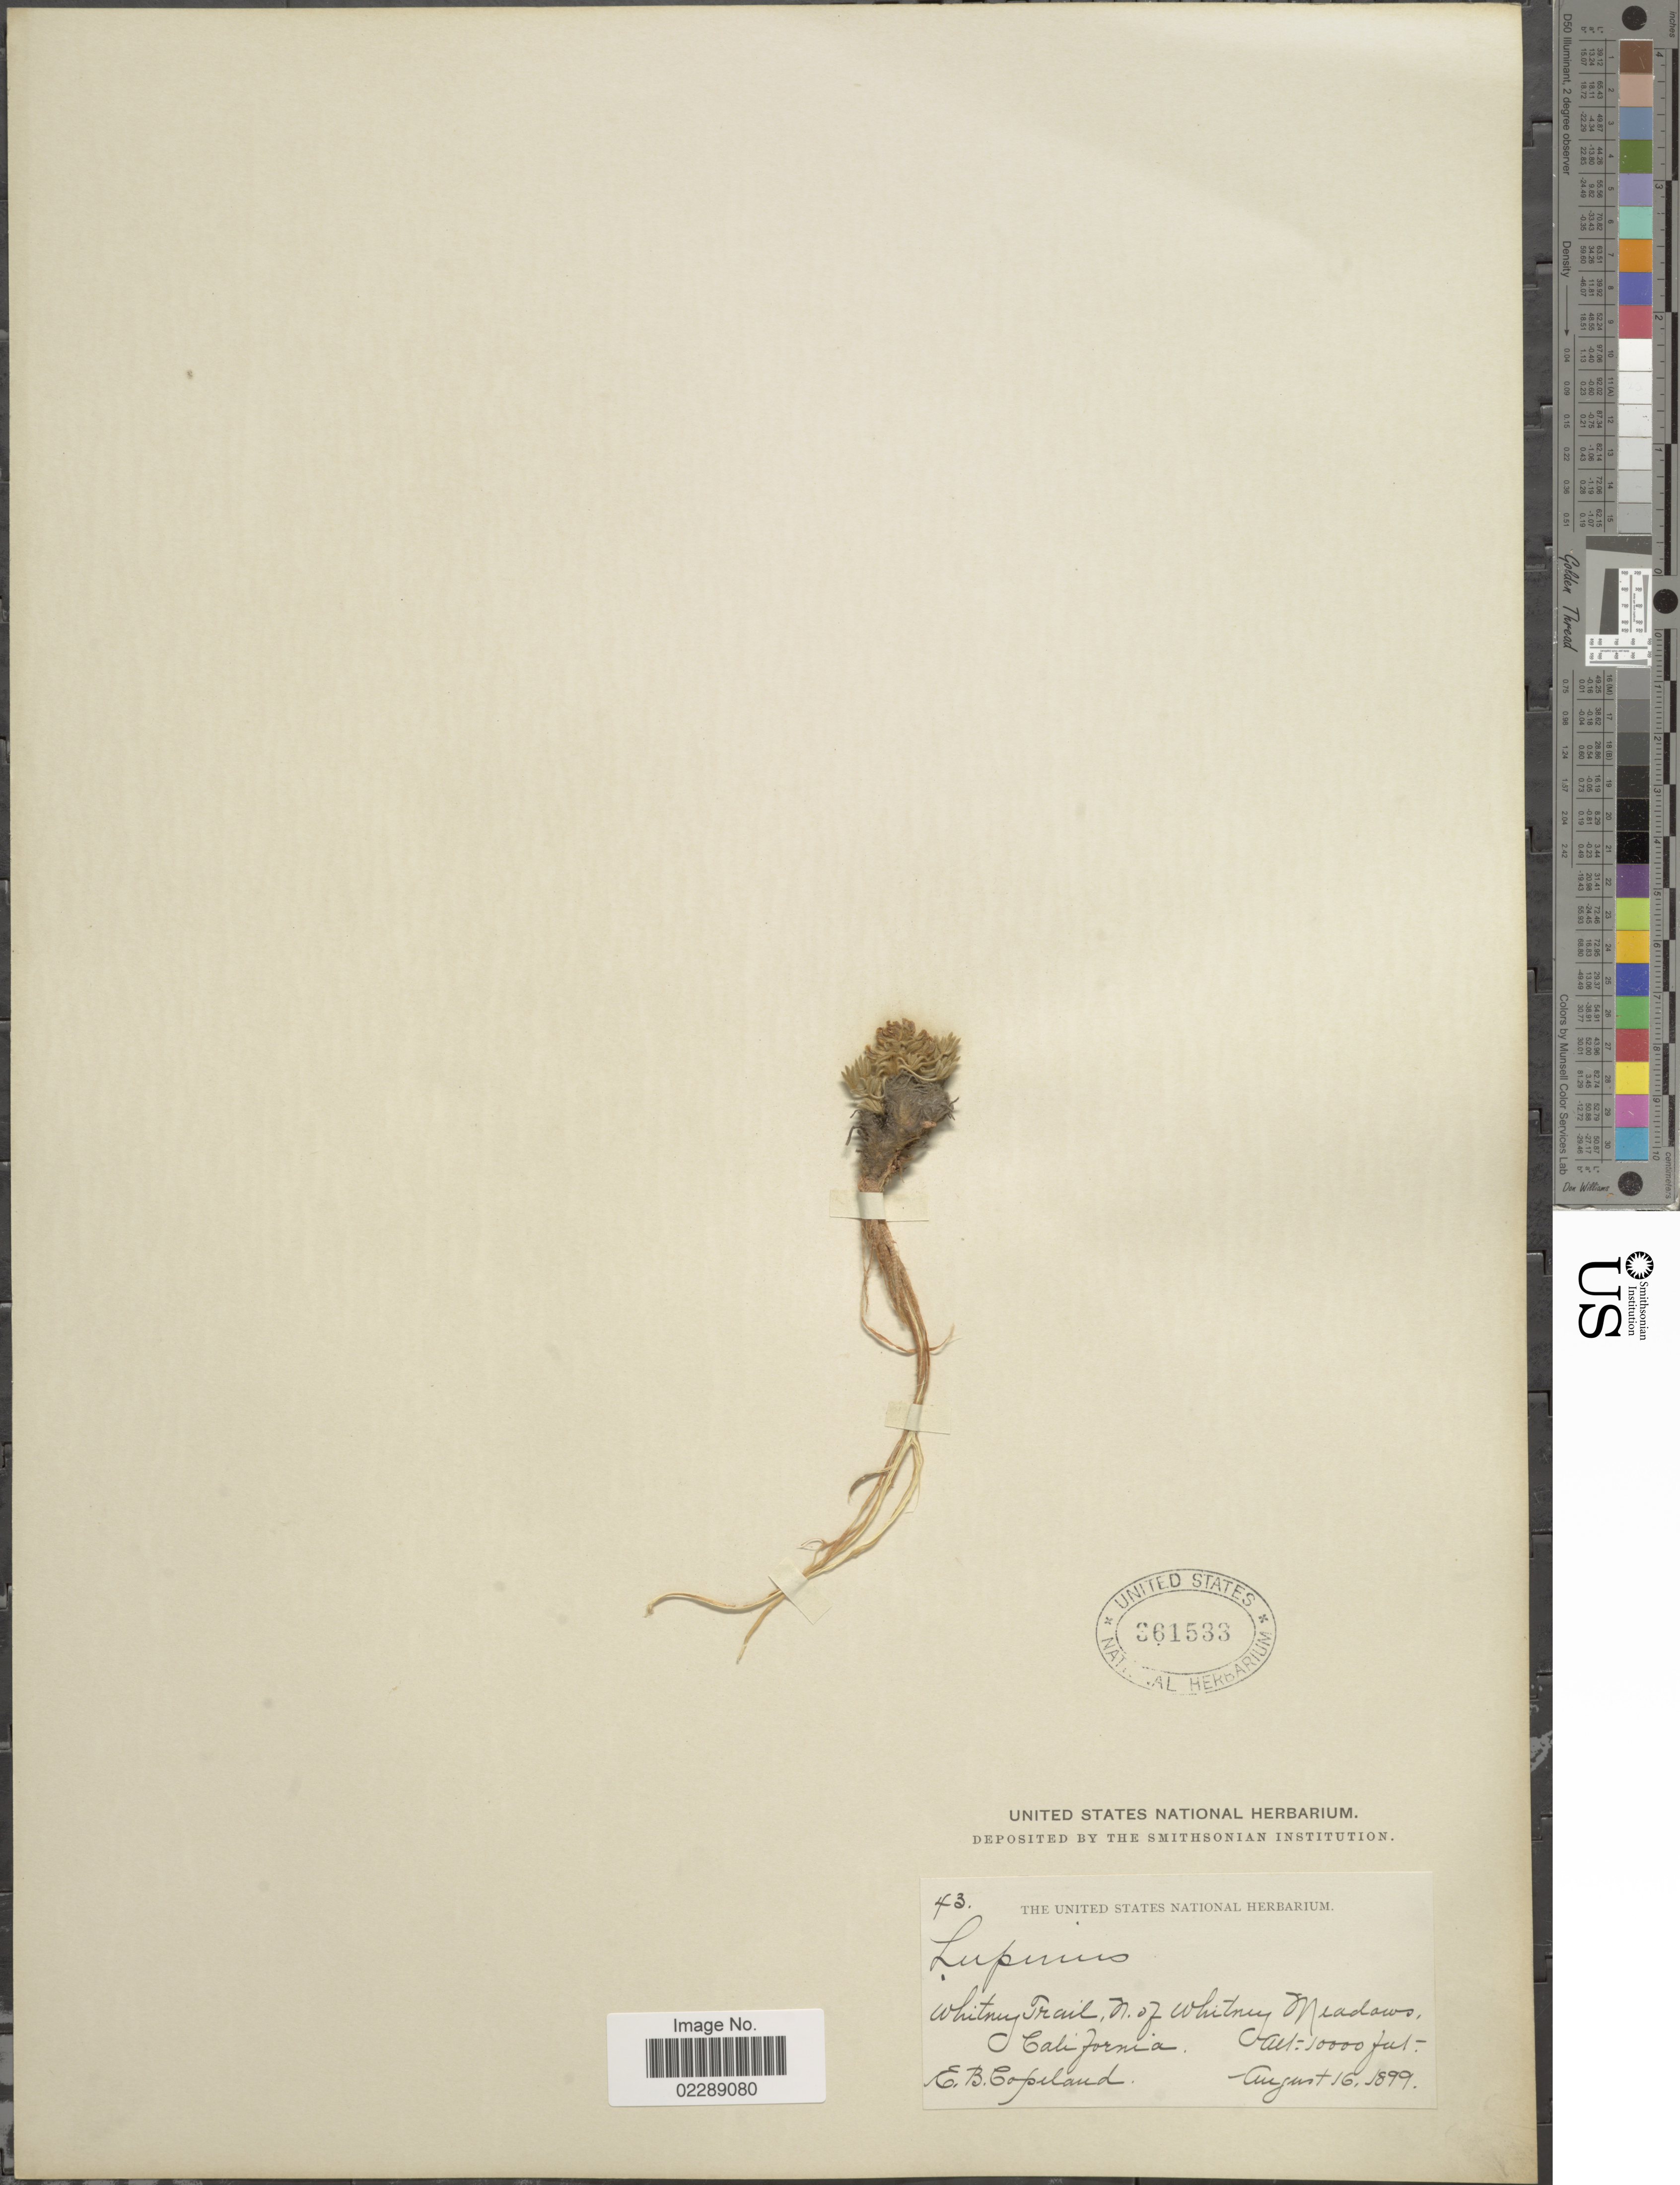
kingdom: Plantae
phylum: Tracheophyta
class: Magnoliopsida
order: Fabales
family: Fabaceae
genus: Lupinus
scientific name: Lupinus sp.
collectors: E. B. Copeland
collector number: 43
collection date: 1899-08-16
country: United States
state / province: California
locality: Whitney Trail, N. of Whitney, Meadows, California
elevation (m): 3048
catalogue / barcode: US 361533